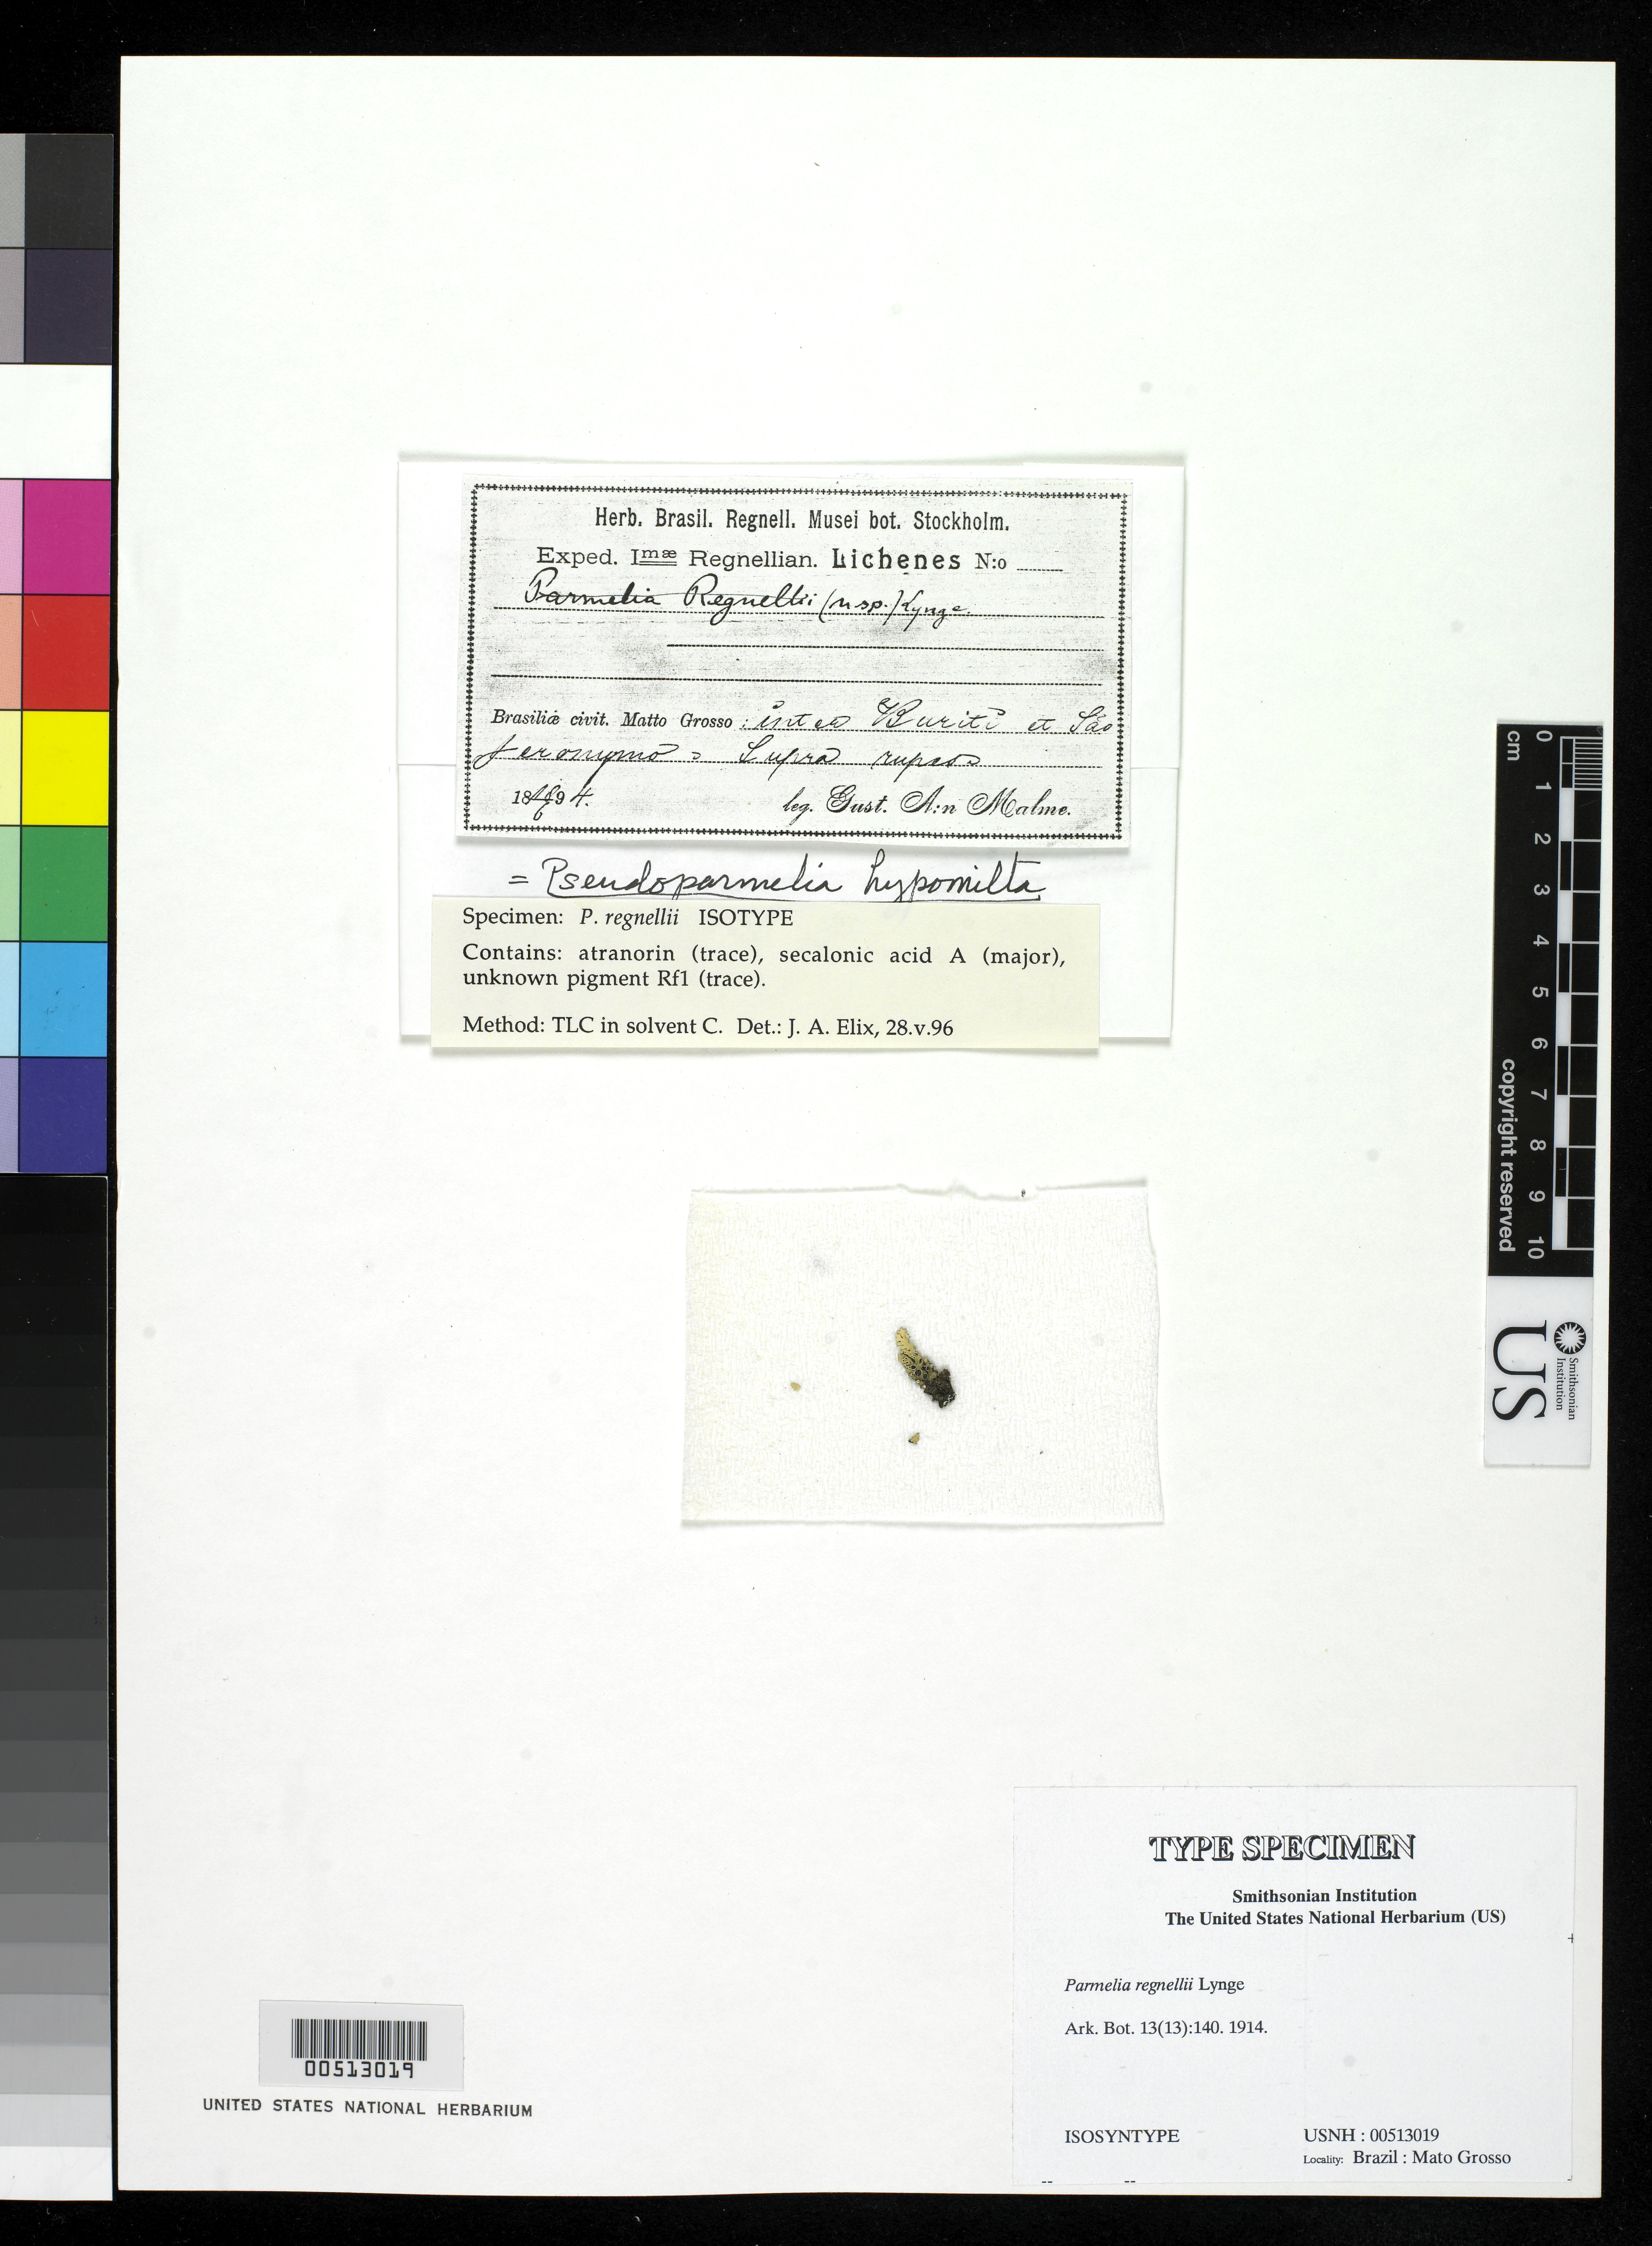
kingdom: Fungi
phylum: Ascomycota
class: Lecanoromycetes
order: Lecanorales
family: Parmeliaceae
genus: Parmelia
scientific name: Parmelia regnellii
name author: Lynge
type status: Isosyntype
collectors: G. O. A. Malme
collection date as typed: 18 Jun 1894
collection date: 1894-06-18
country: Brazil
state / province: Mato Grosso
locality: Inter Buriti et Sao Jeronymo. [Between Buriti & Sao Jeronymo.]